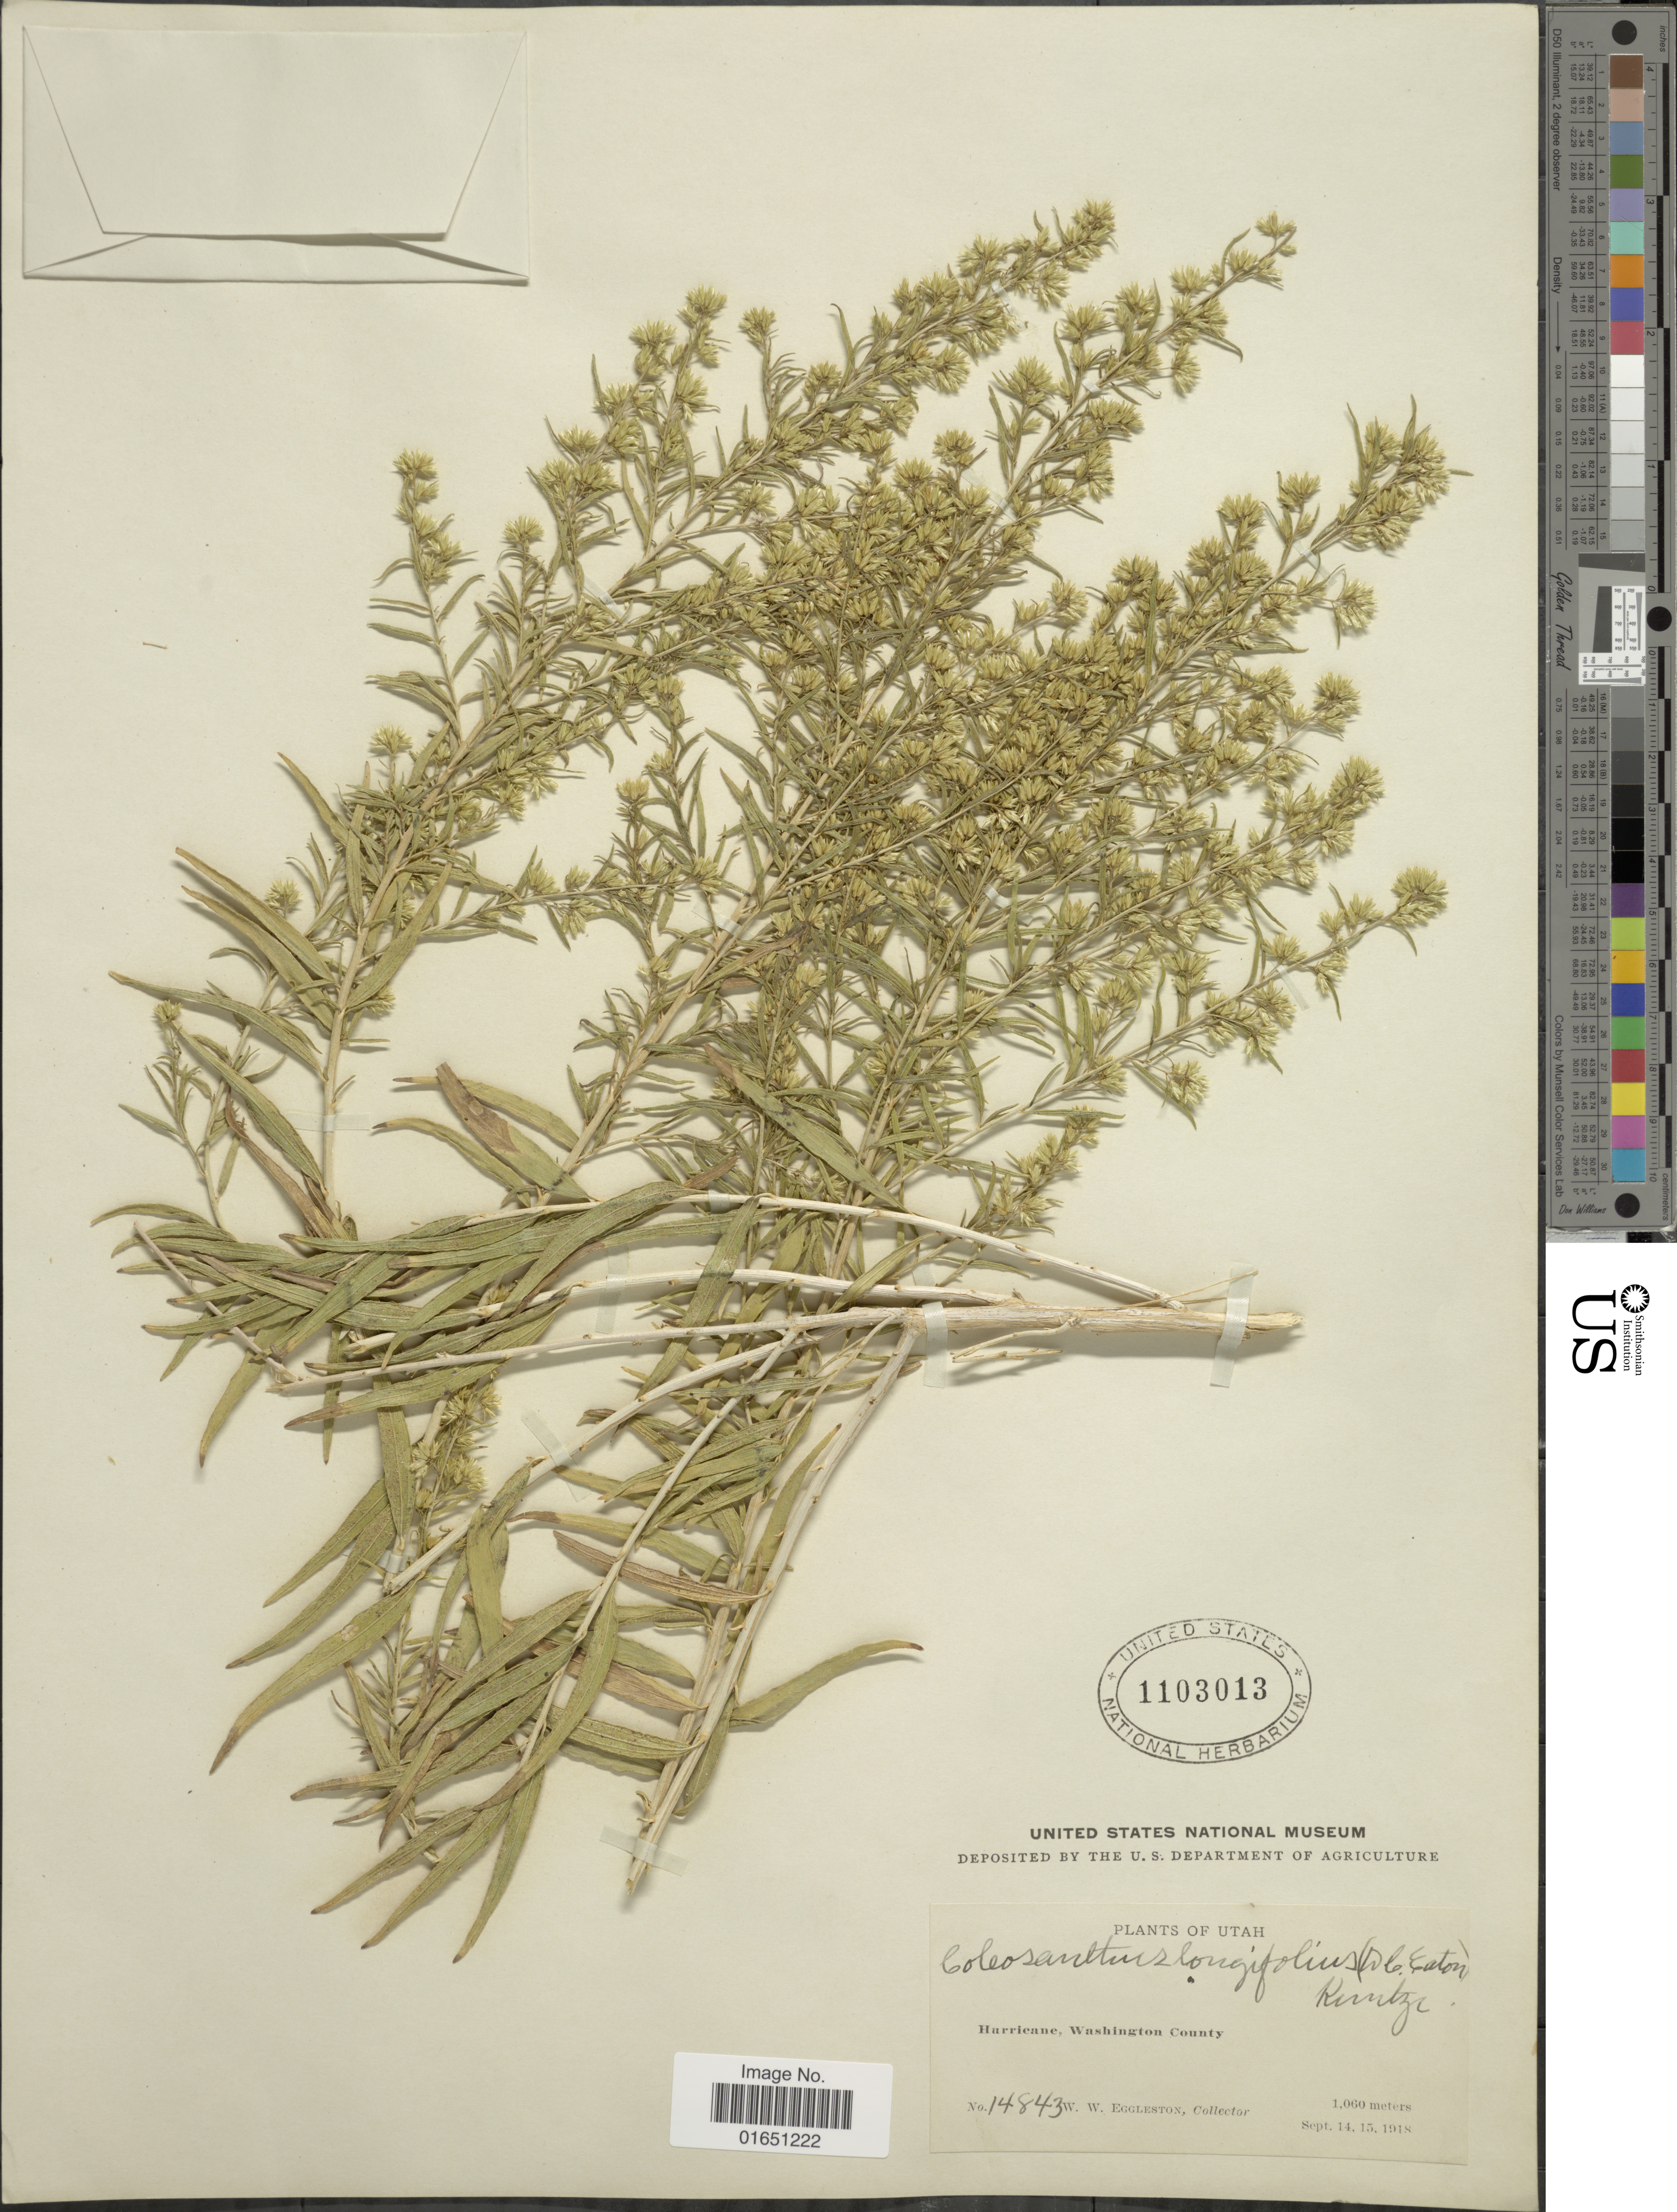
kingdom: Plantae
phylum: Tracheophyta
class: Magnoliopsida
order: Asterales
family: Asteraceae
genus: Brickellia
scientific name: Brickellia longifolia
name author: S. Watson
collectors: W. W. Eggleston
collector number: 14843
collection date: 1918-09-14/1918-09-15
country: United States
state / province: Utah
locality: Hurricane, Washington County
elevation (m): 1060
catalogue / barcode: US 1103013